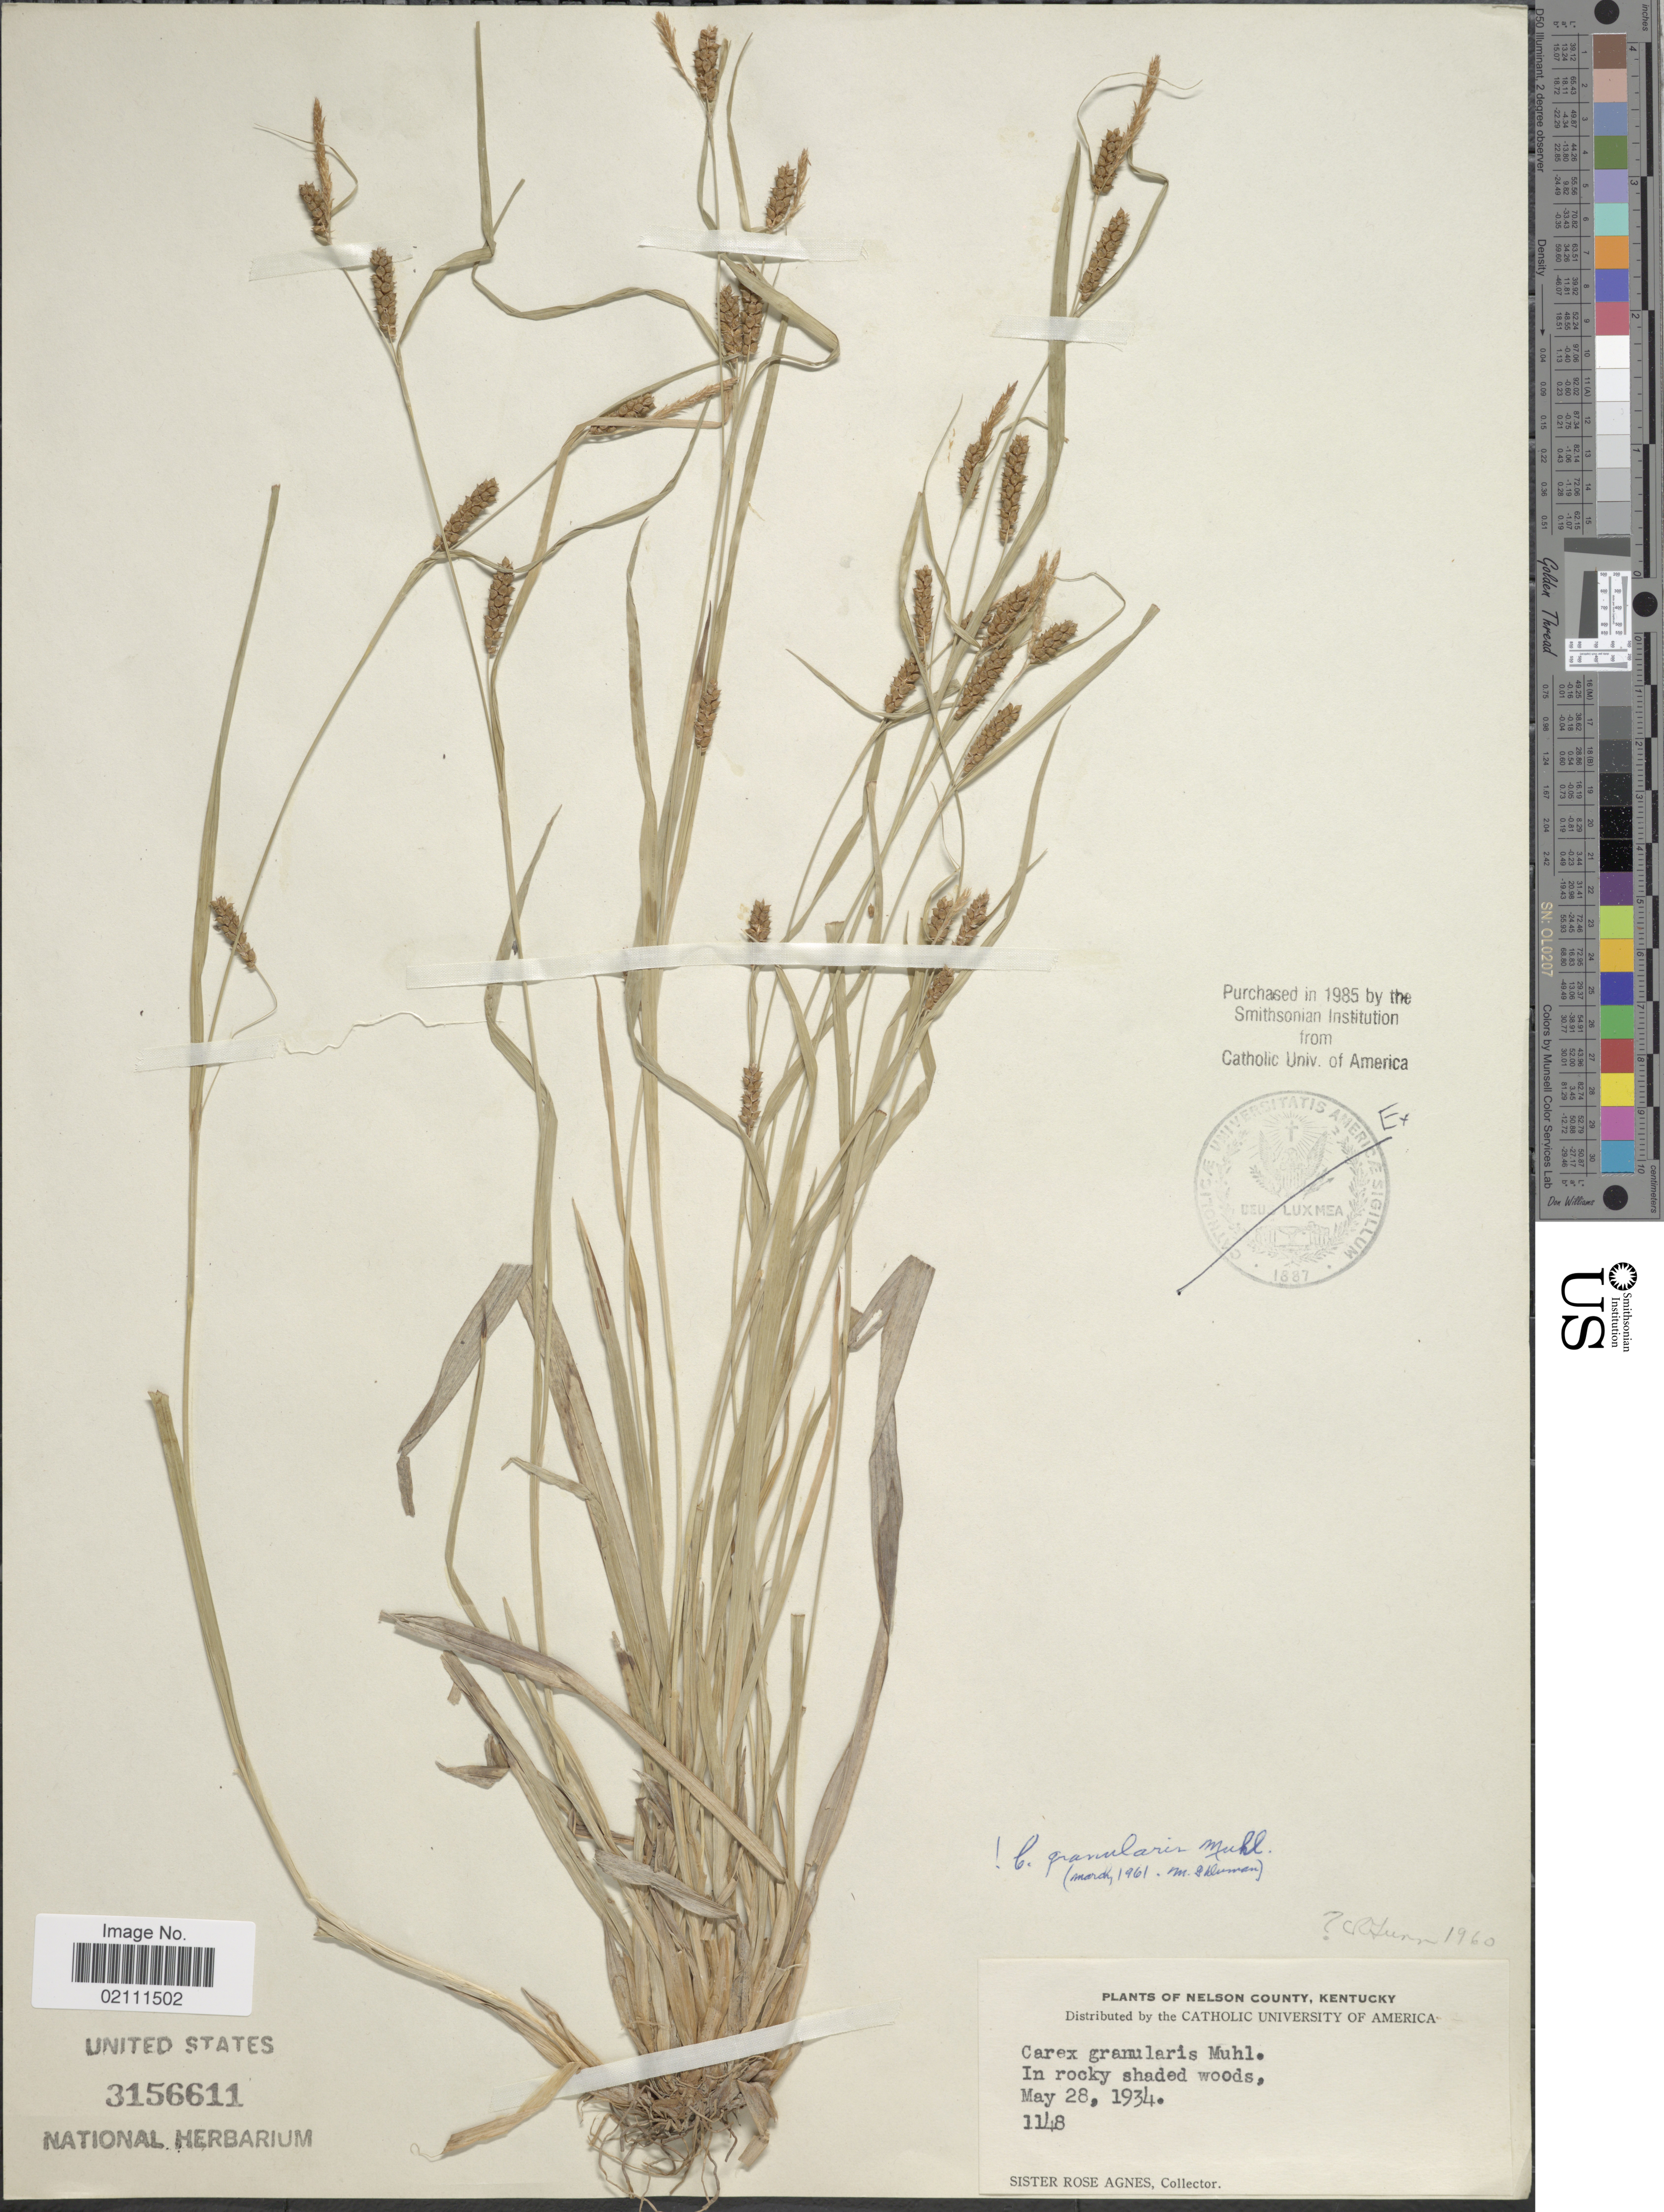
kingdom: Plantae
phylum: Tracheophyta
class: Liliopsida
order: Poales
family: Cyperaceae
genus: Carex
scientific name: Carex granularis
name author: Muhl. ex Willd.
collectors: Sister Rose Agnes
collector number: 1148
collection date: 1934-05-28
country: United States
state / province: Kentucky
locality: Nelson County, in rocky shaded woods.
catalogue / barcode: US 3156611